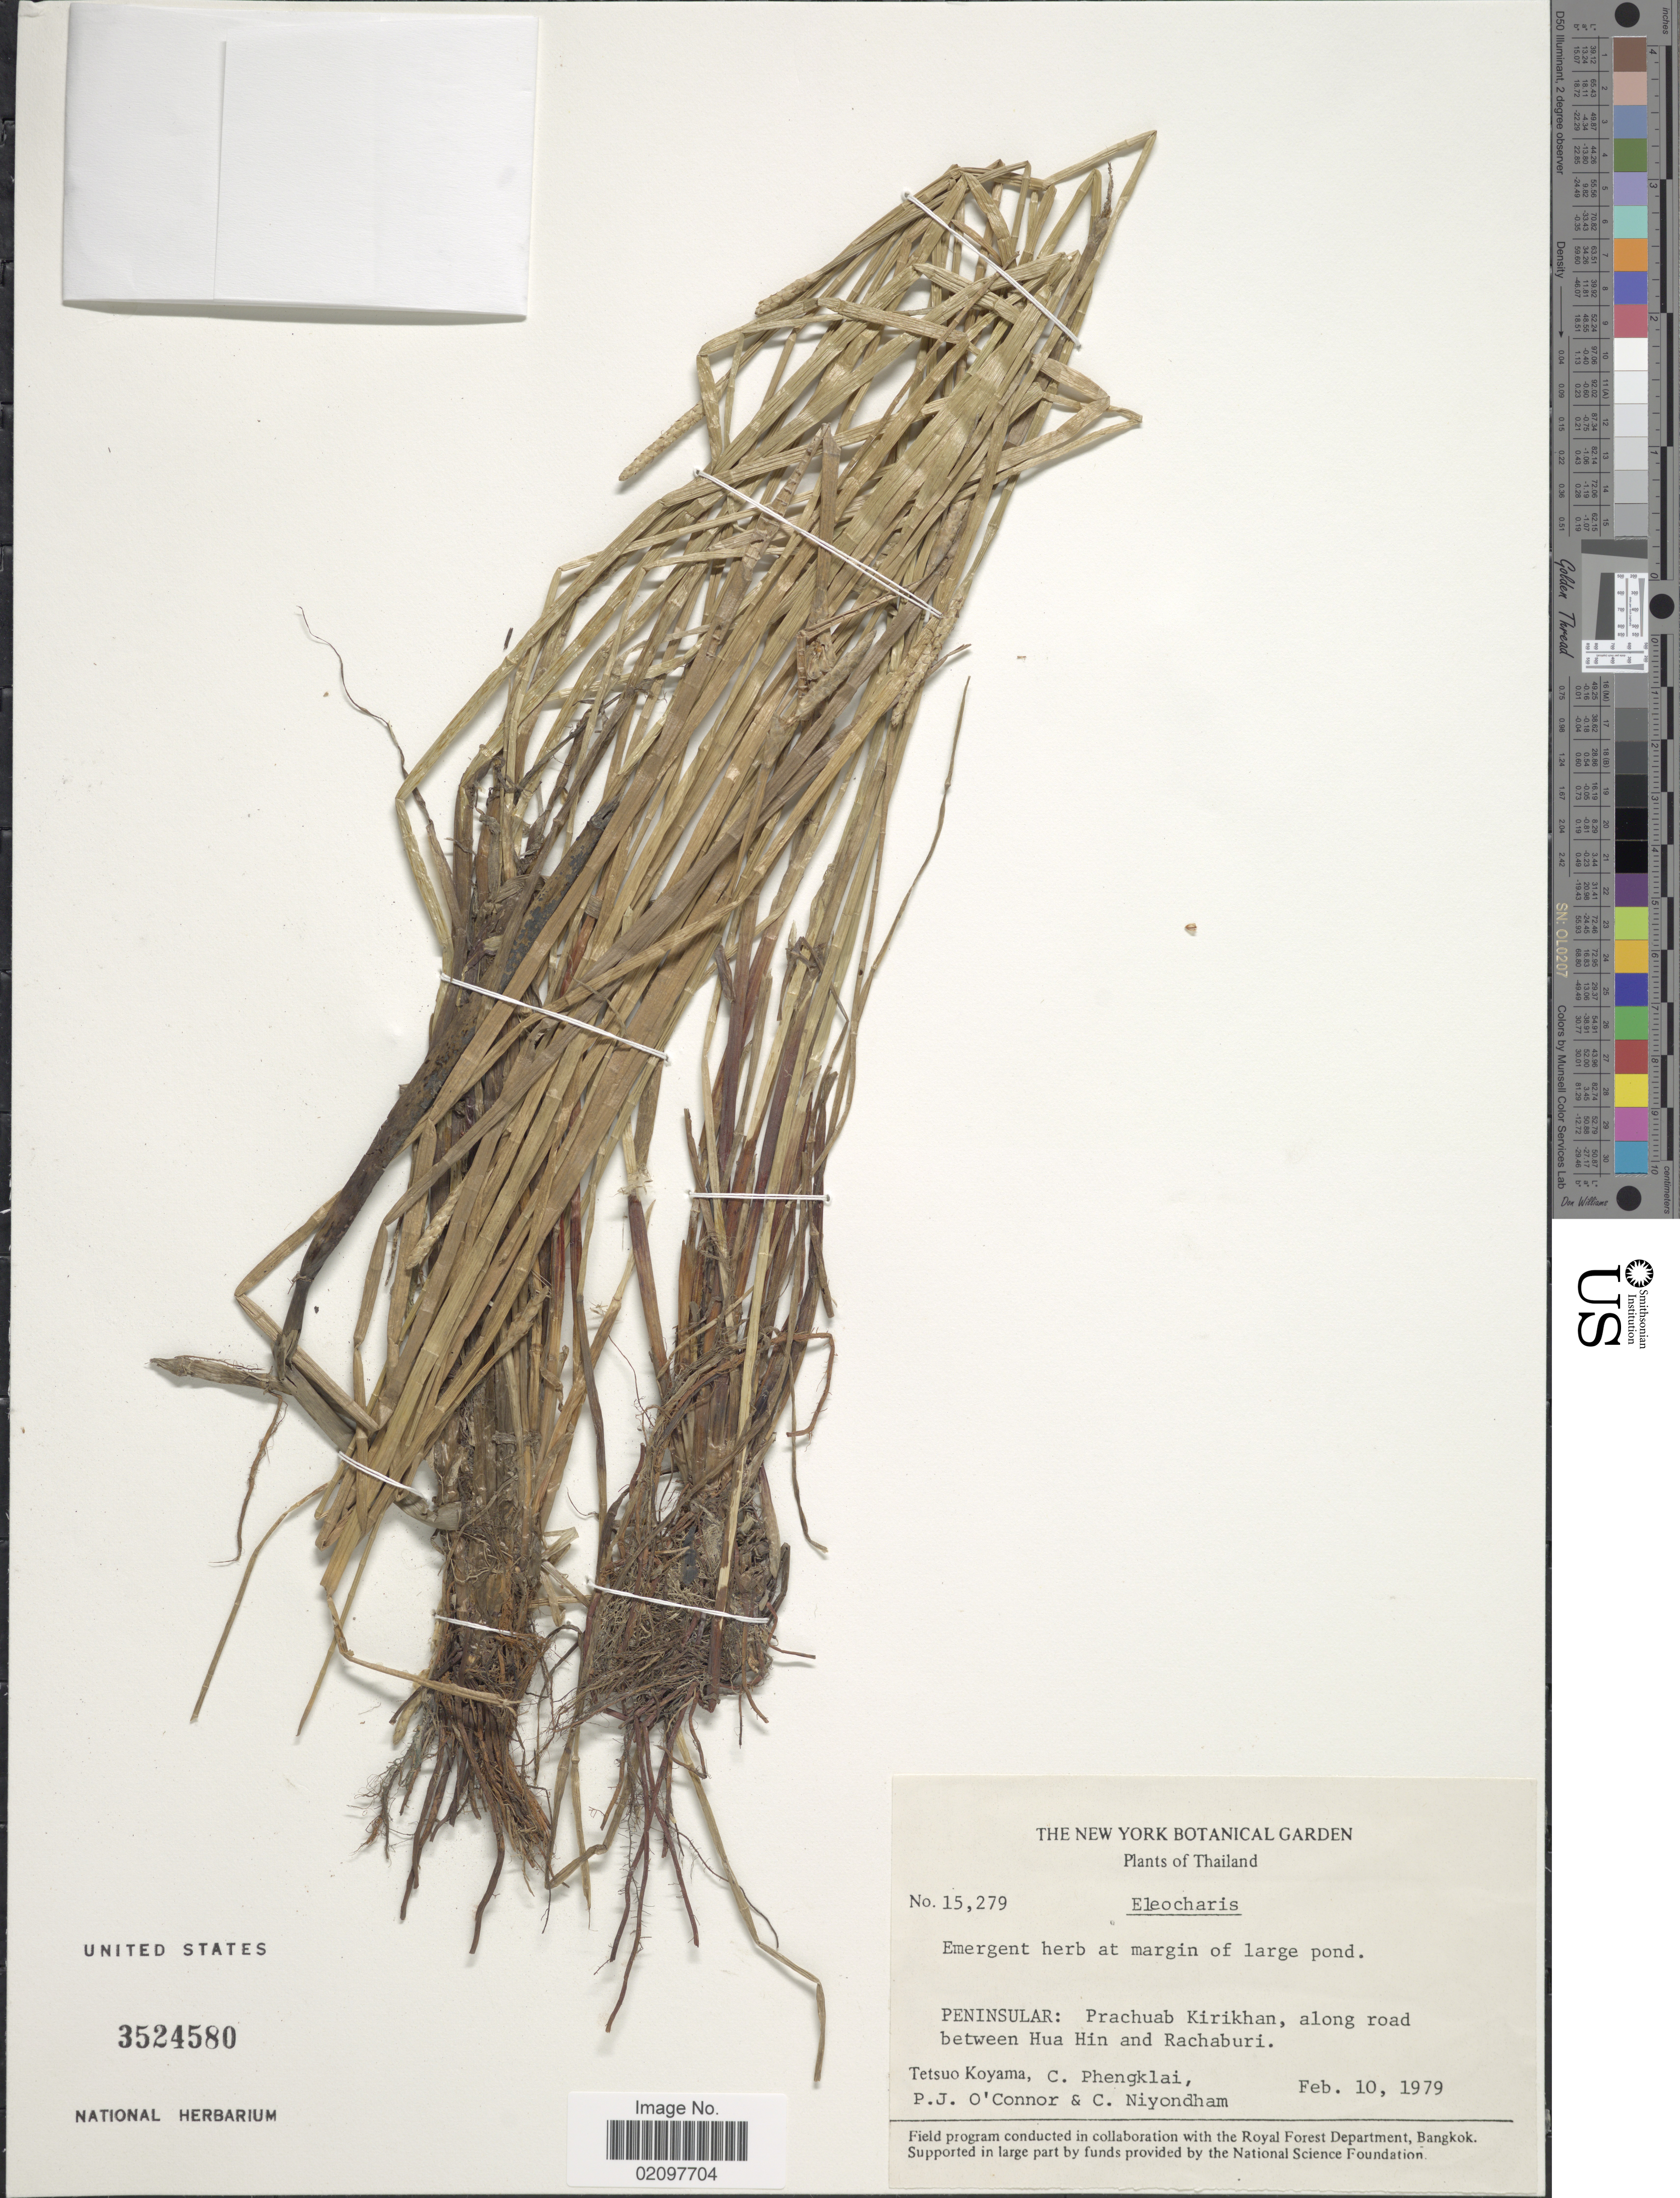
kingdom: Plantae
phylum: Tracheophyta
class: Liliopsida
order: Poales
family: Cyperaceae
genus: Eleocharis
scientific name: Eleocharis dulcis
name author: (Burm. f.) Trin. ex Hensch.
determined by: Strong, Mark T., (BOT), Smithsonian Institution - National Museum of Natural History (UNITED STATES)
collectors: T. Koyama, C. Phengklai, P. O'Connor & C. Niyondham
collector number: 15279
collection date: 1979-02-10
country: Thailand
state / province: Prachuap Khiri Khan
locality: Peninsular: Prachuab Kirikhan, along road between Hua Hin and Rachaburi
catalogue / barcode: US 3524580